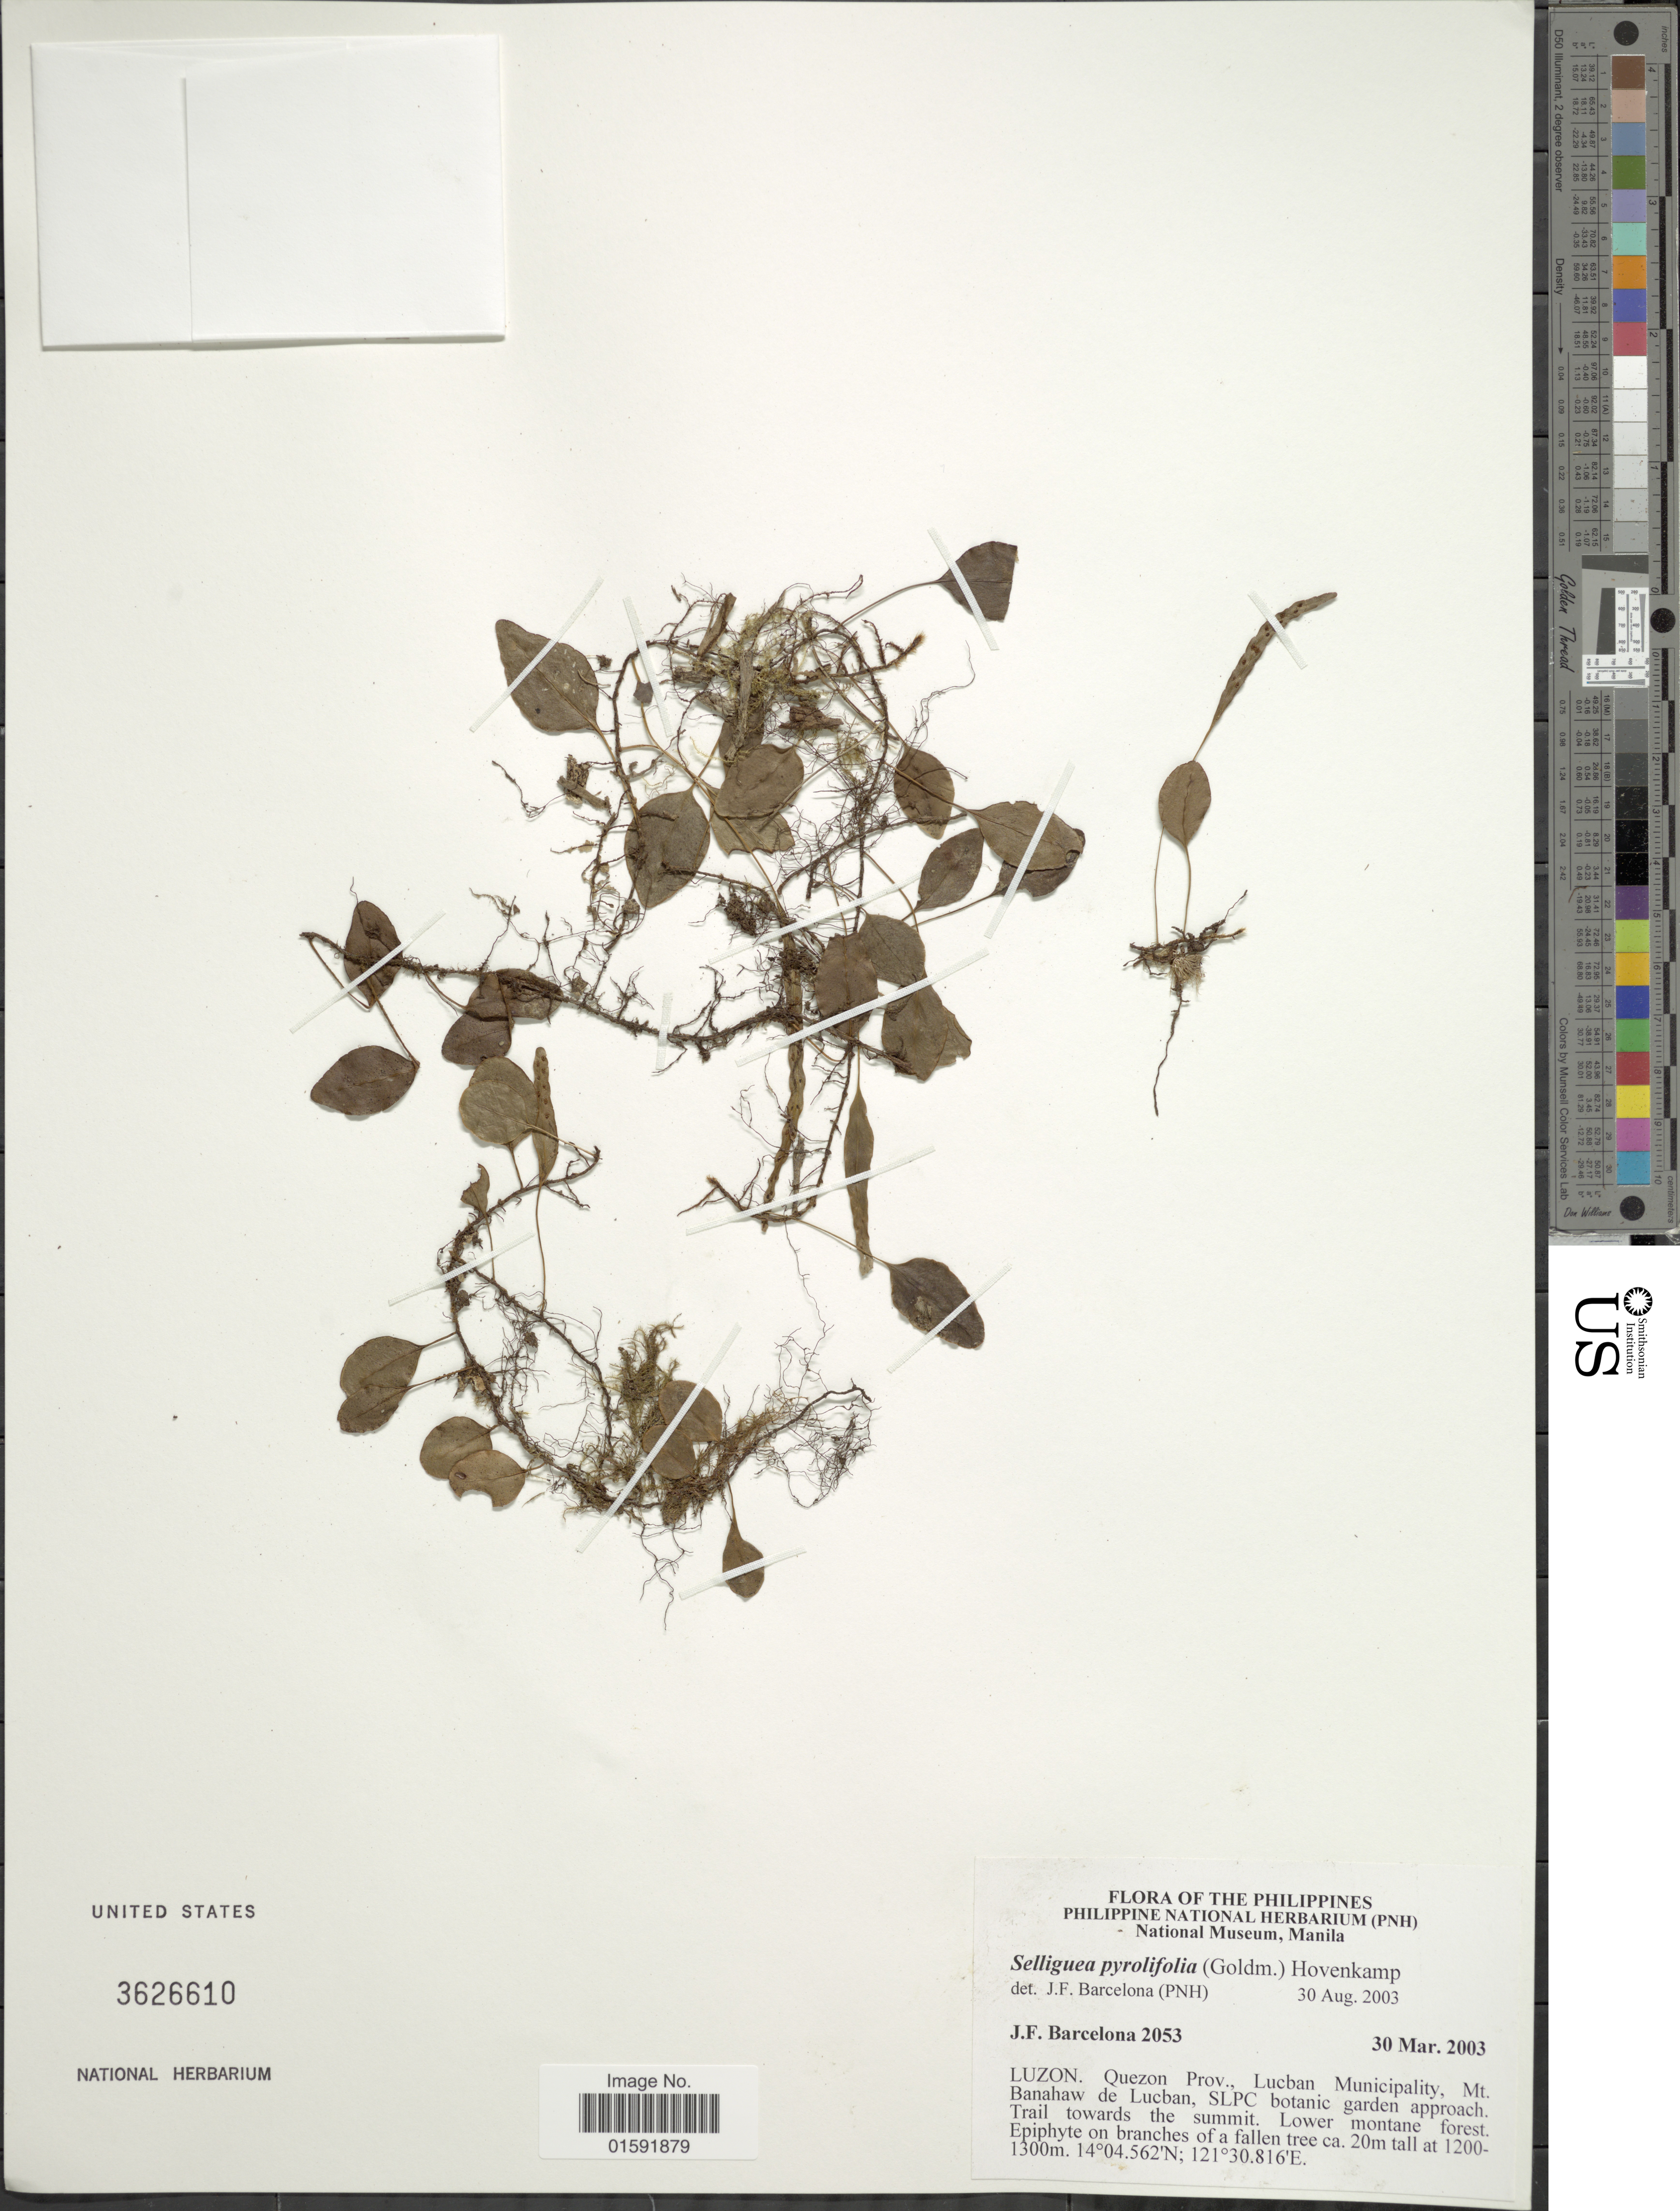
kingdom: Plantae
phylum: Tracheophyta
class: Polypodiopsida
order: Polypodiales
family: Polypodiaceae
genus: Selliguea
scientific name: Selliguea pyrolifolia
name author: (Goldm.) Hovenkamp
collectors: J. F. Barcelona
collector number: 2053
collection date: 2003-03-30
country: Philippines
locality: Luzon, Quezon Prov., Lucban Municipality, Mt. Banahaw de Lucban, SLPC botanic garden approach, Trail towards summit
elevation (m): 1200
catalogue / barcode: US 3626610